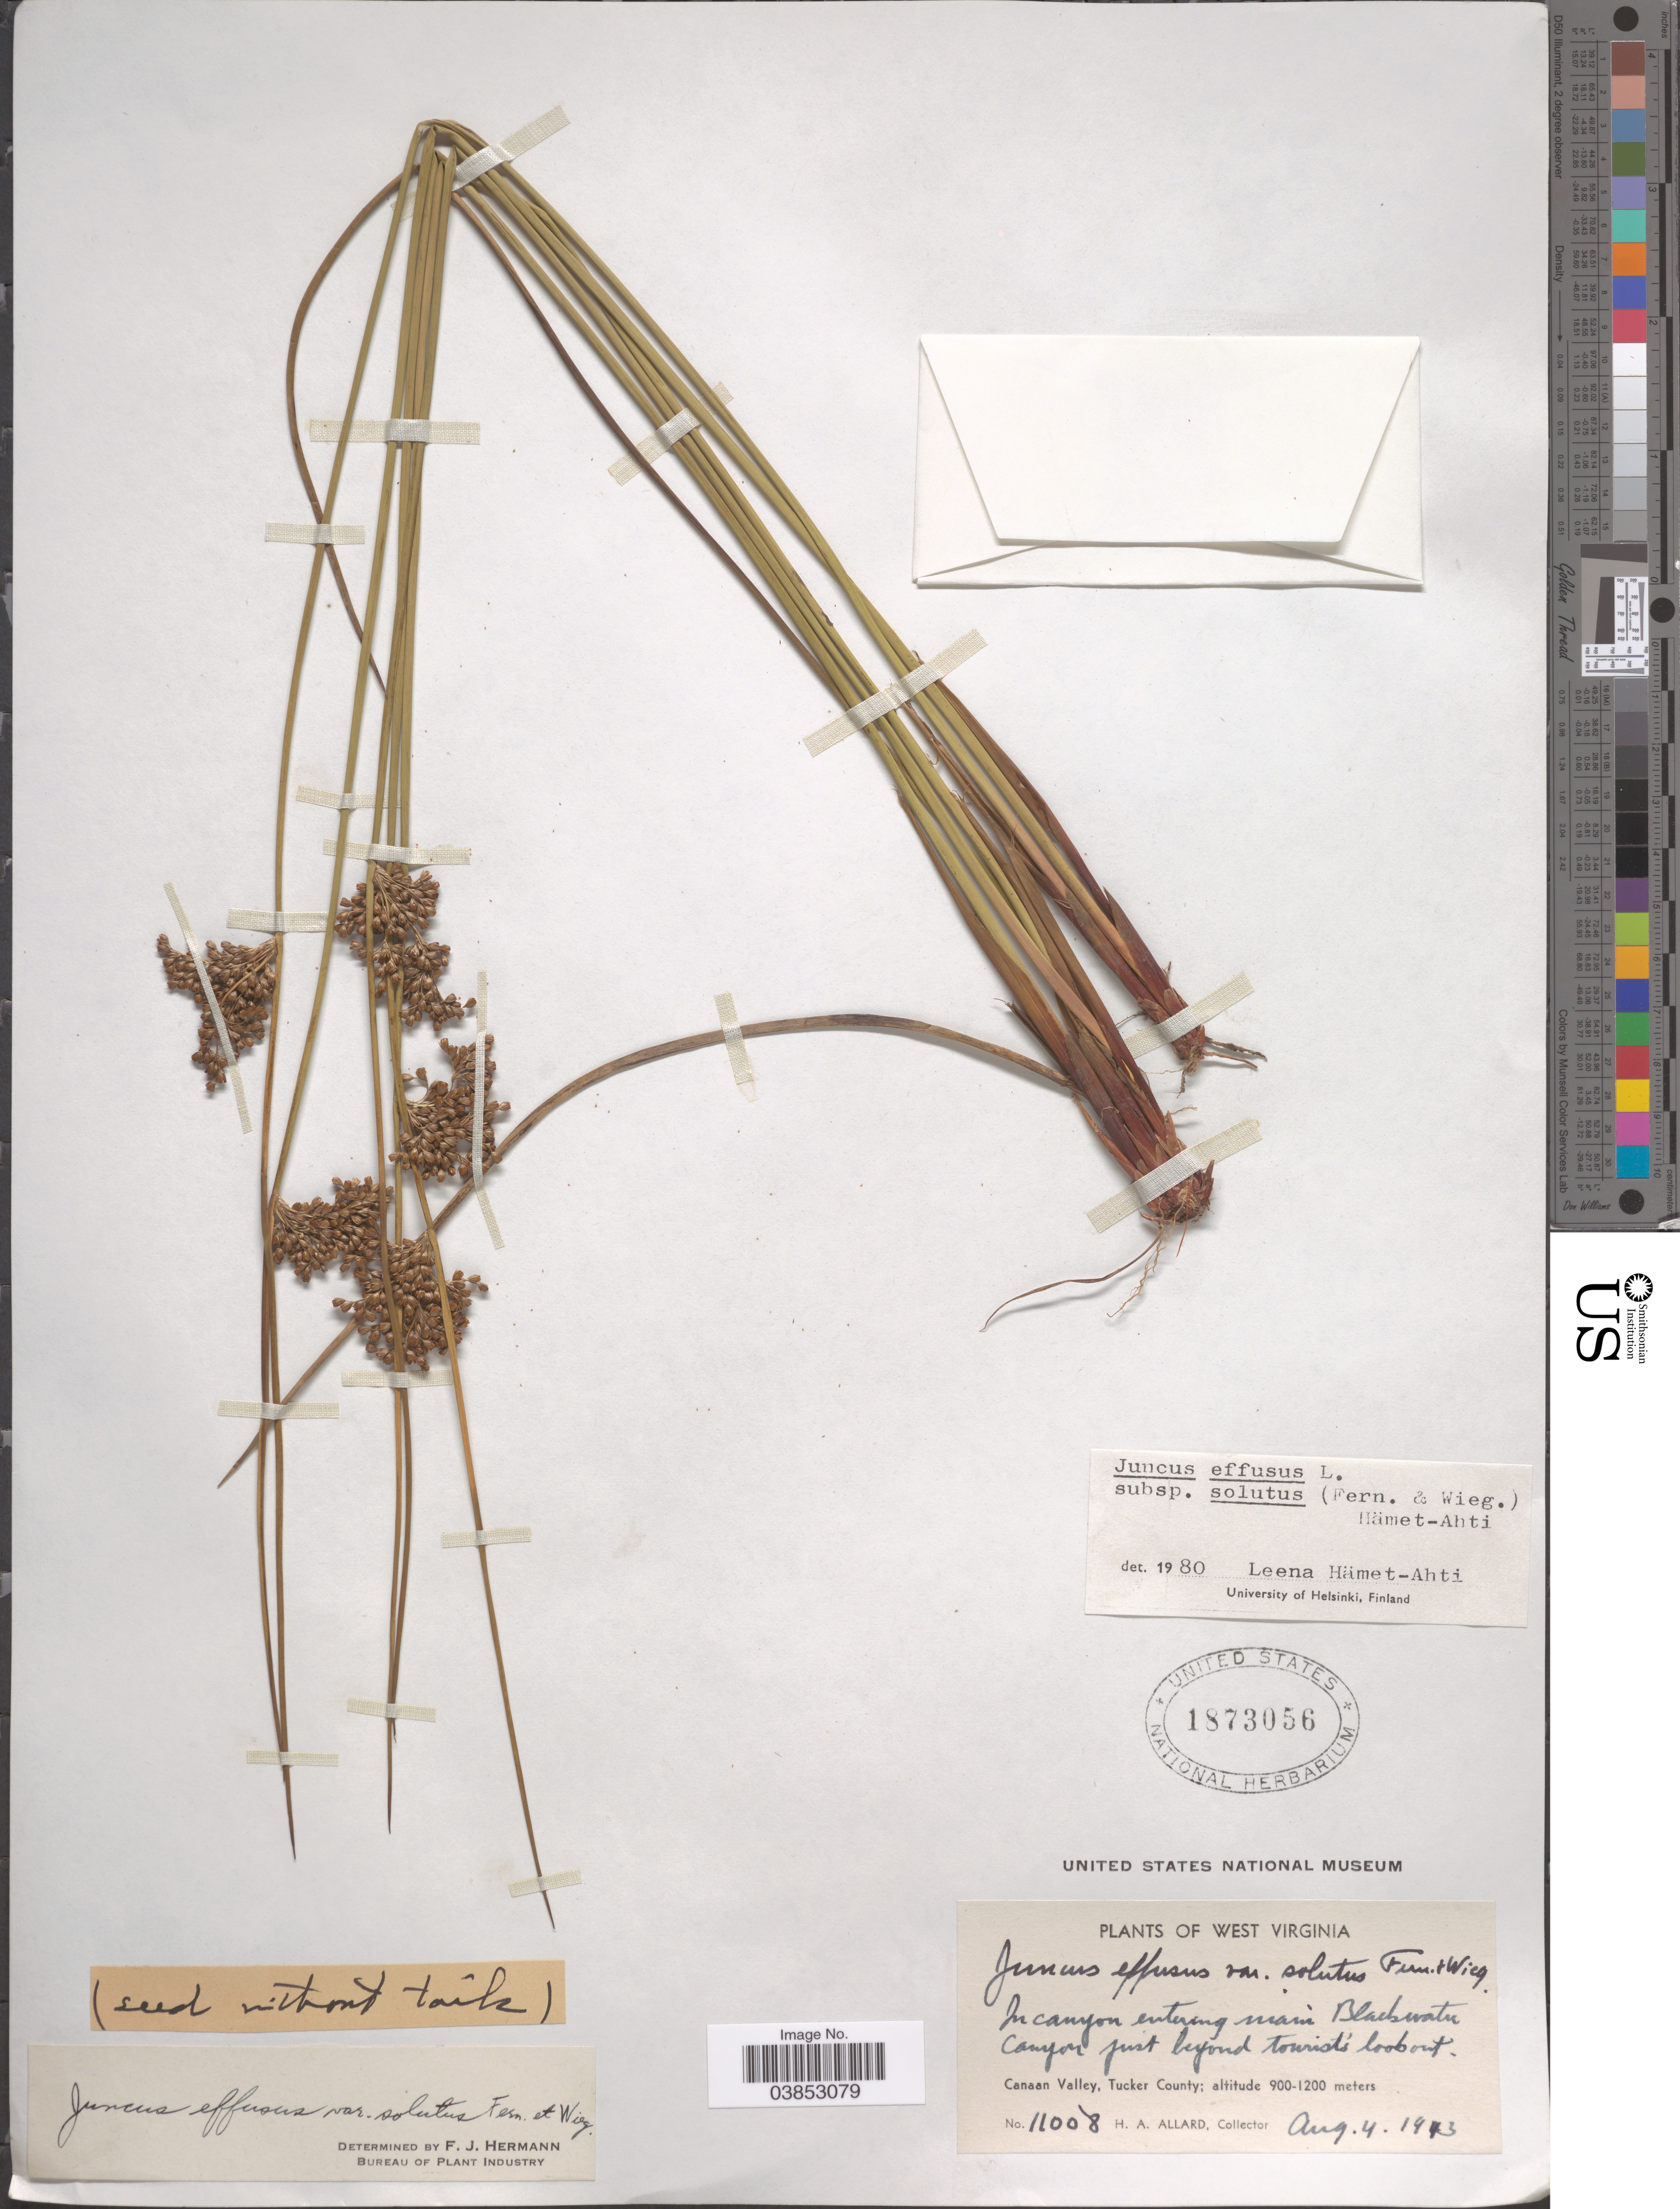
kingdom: Plantae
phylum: Tracheophyta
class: Liliopsida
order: Poales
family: Juncaceae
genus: Juncus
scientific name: Juncus effusus var. solutus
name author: Fernald & Wiegand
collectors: H. A. Allard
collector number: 11008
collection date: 1943-08-04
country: United States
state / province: West Virginia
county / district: Tucker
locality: In canyon entering main Blackwater Canyon just beyond tourist's lookout. Canaan Valley, Tucker County.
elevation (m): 900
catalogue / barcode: US 1873056